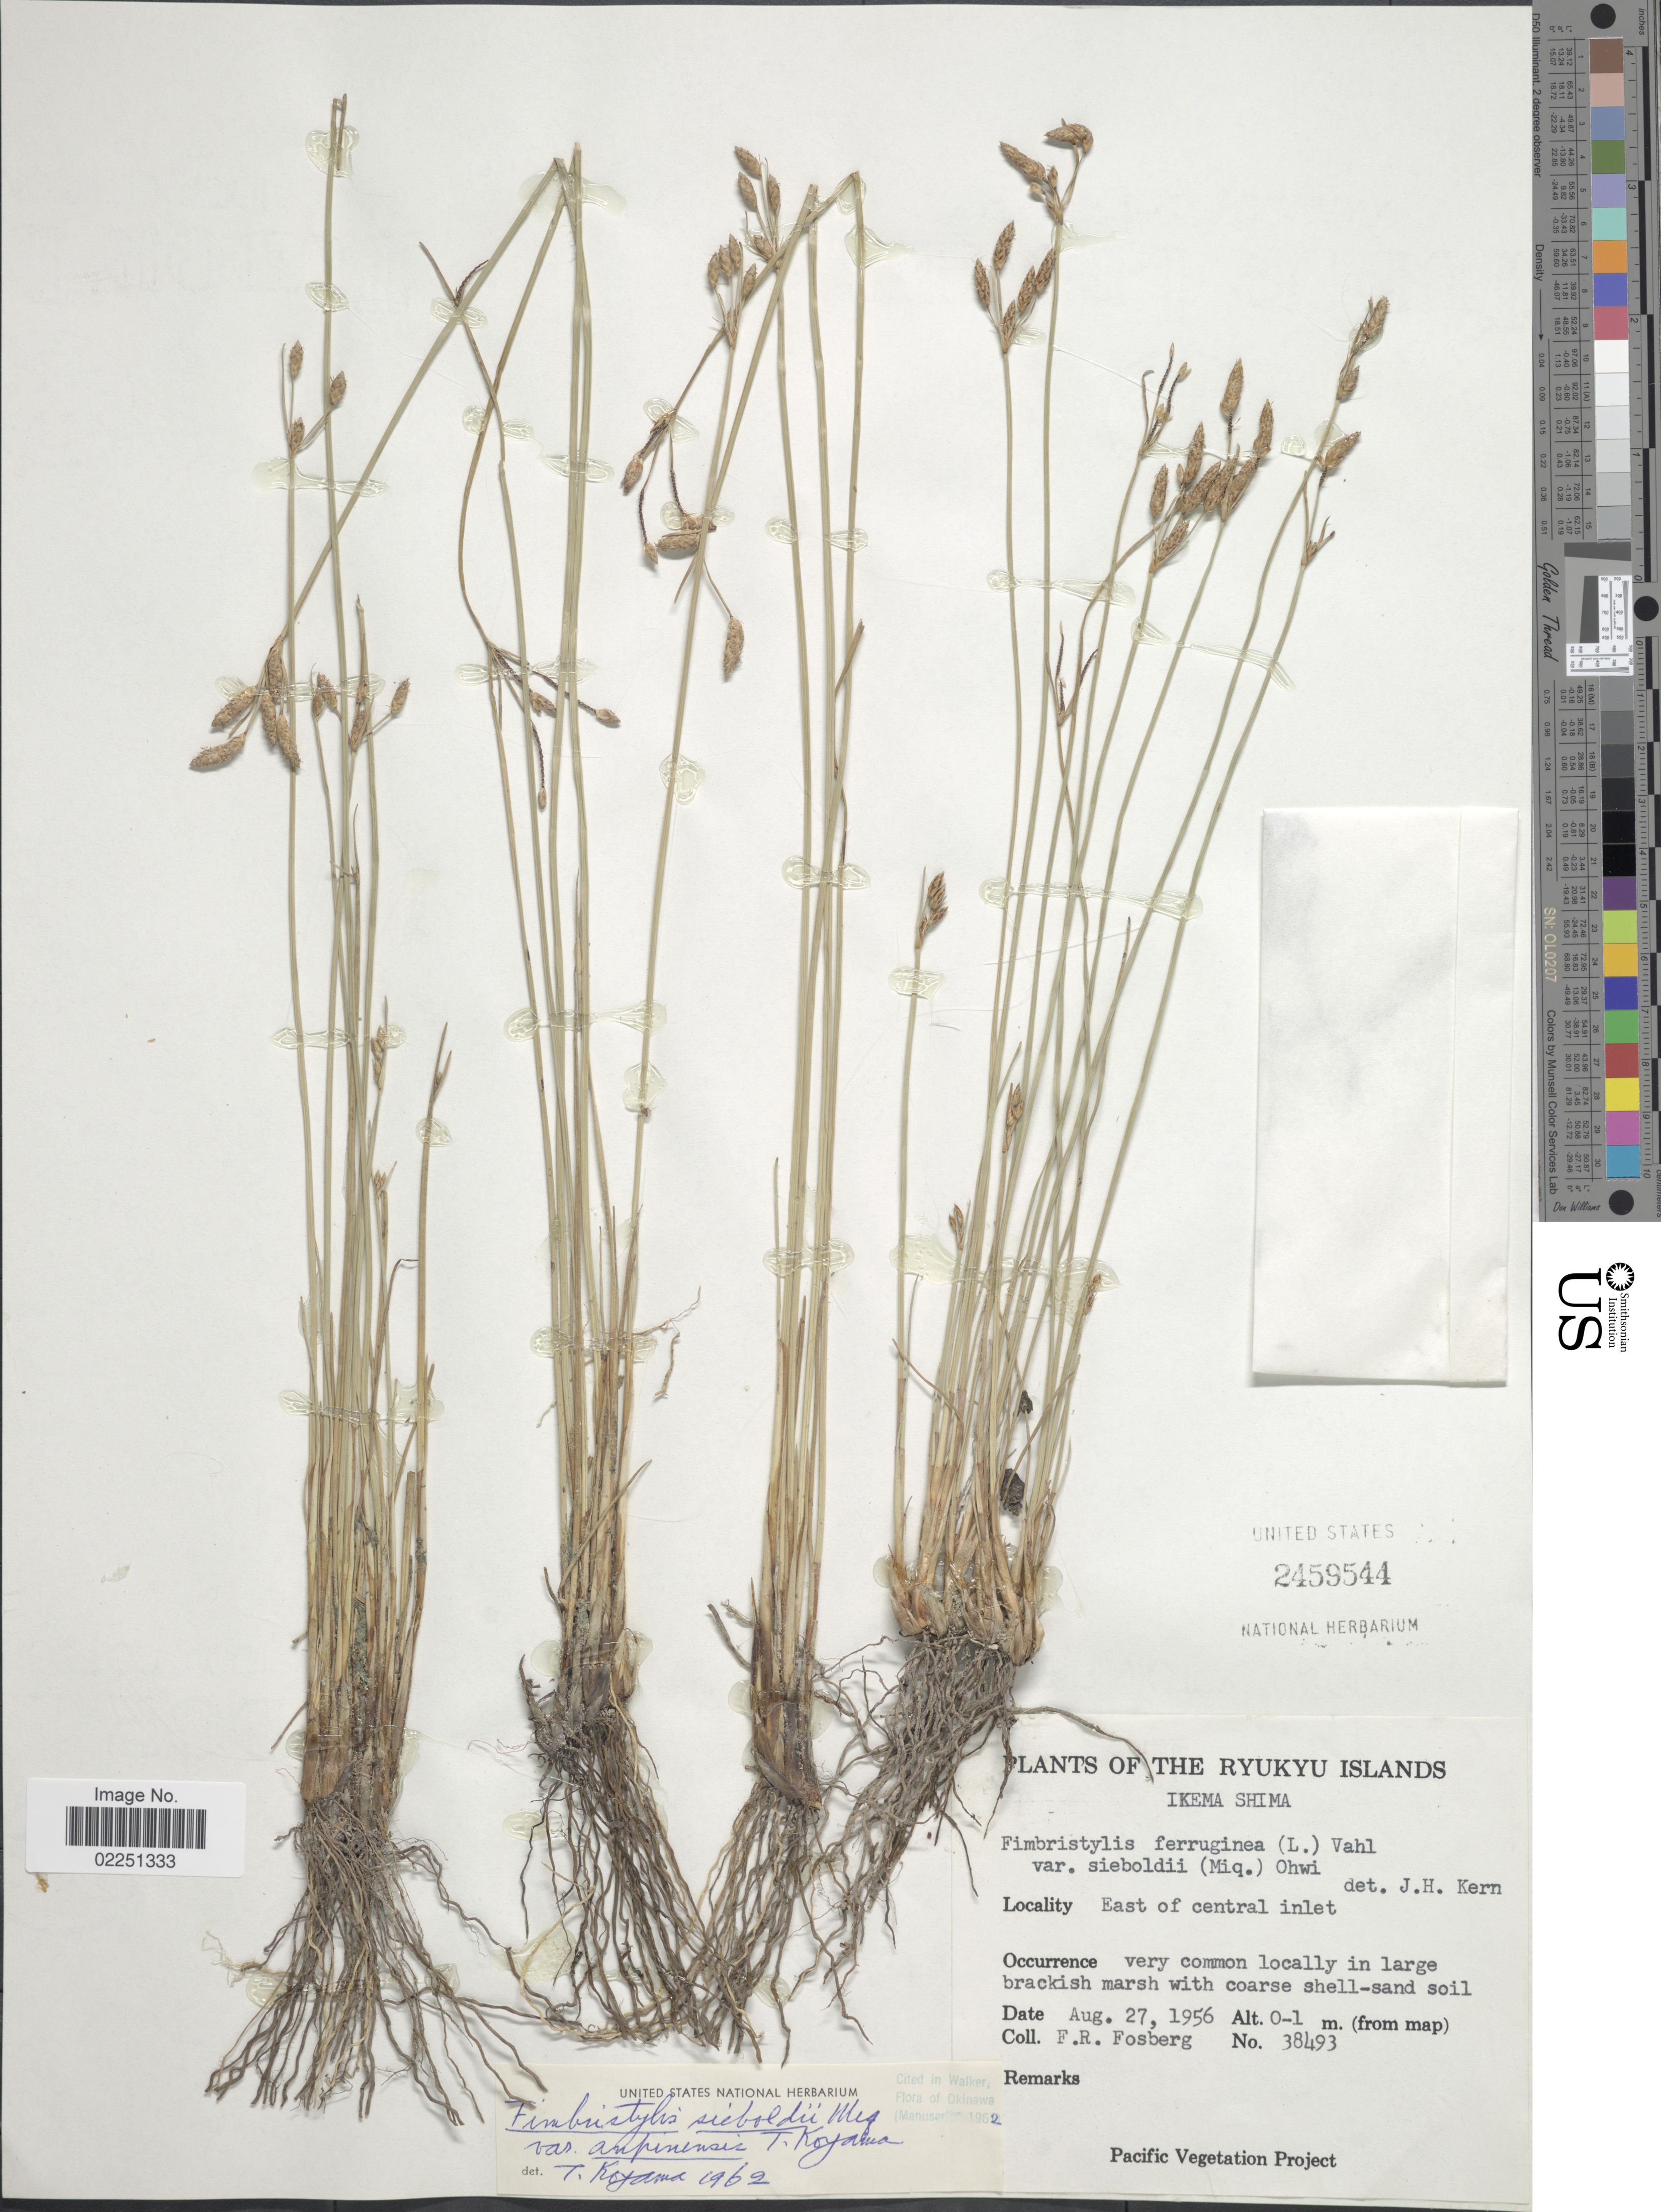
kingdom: Plantae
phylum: Tracheophyta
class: Liliopsida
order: Poales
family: Cyperaceae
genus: Fimbristylis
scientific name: Fimbristylis sieboldii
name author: Miq. ex Franch. & Sav.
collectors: F. R. Fosberg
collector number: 38493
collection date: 1956-08-27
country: Japan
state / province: Okinawa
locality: Ryukyu Islands, Ikema Shima, east of central inlet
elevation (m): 0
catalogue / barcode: US 2459544